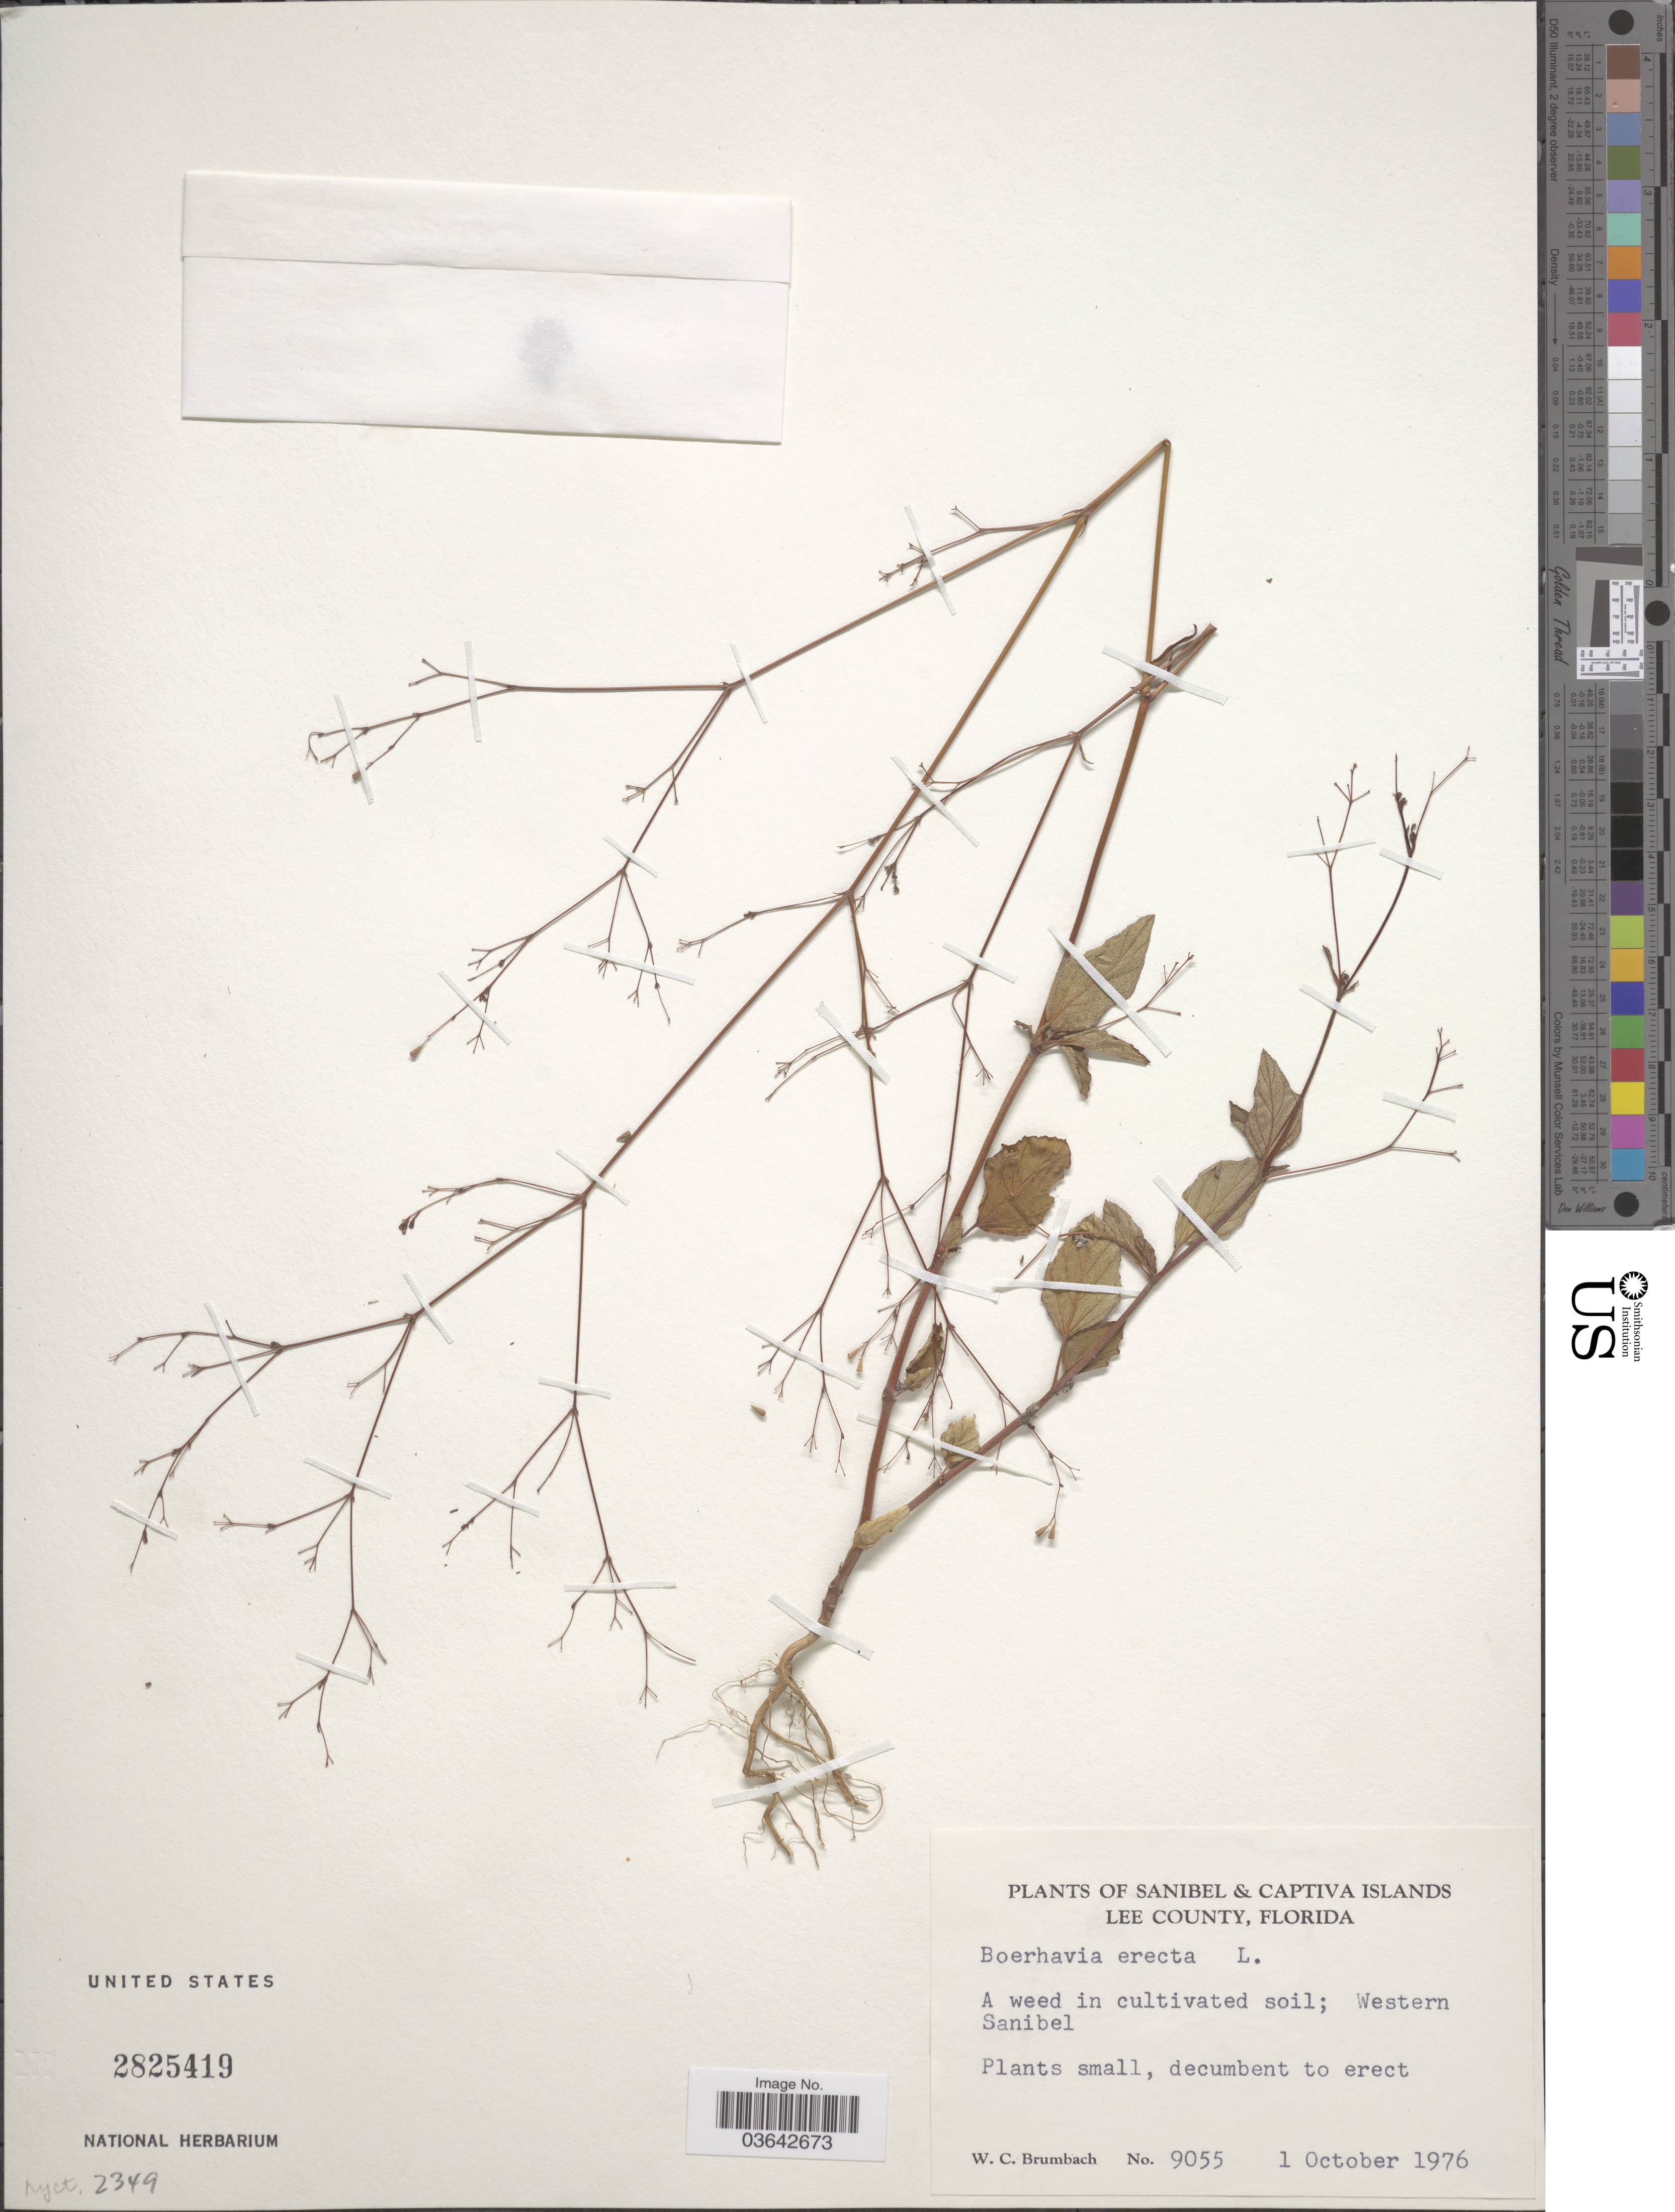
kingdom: Plantae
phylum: Tracheophyta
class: Magnoliopsida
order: Caryophyllales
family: Nyctaginaceae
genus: Boerhavia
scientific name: Boerhavia erecta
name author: L.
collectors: W. C. Brumbach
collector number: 9055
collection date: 1976-10-01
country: United States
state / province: Florida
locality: Sanibel Island. Lee County. Western Sanibel.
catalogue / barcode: US 2825419